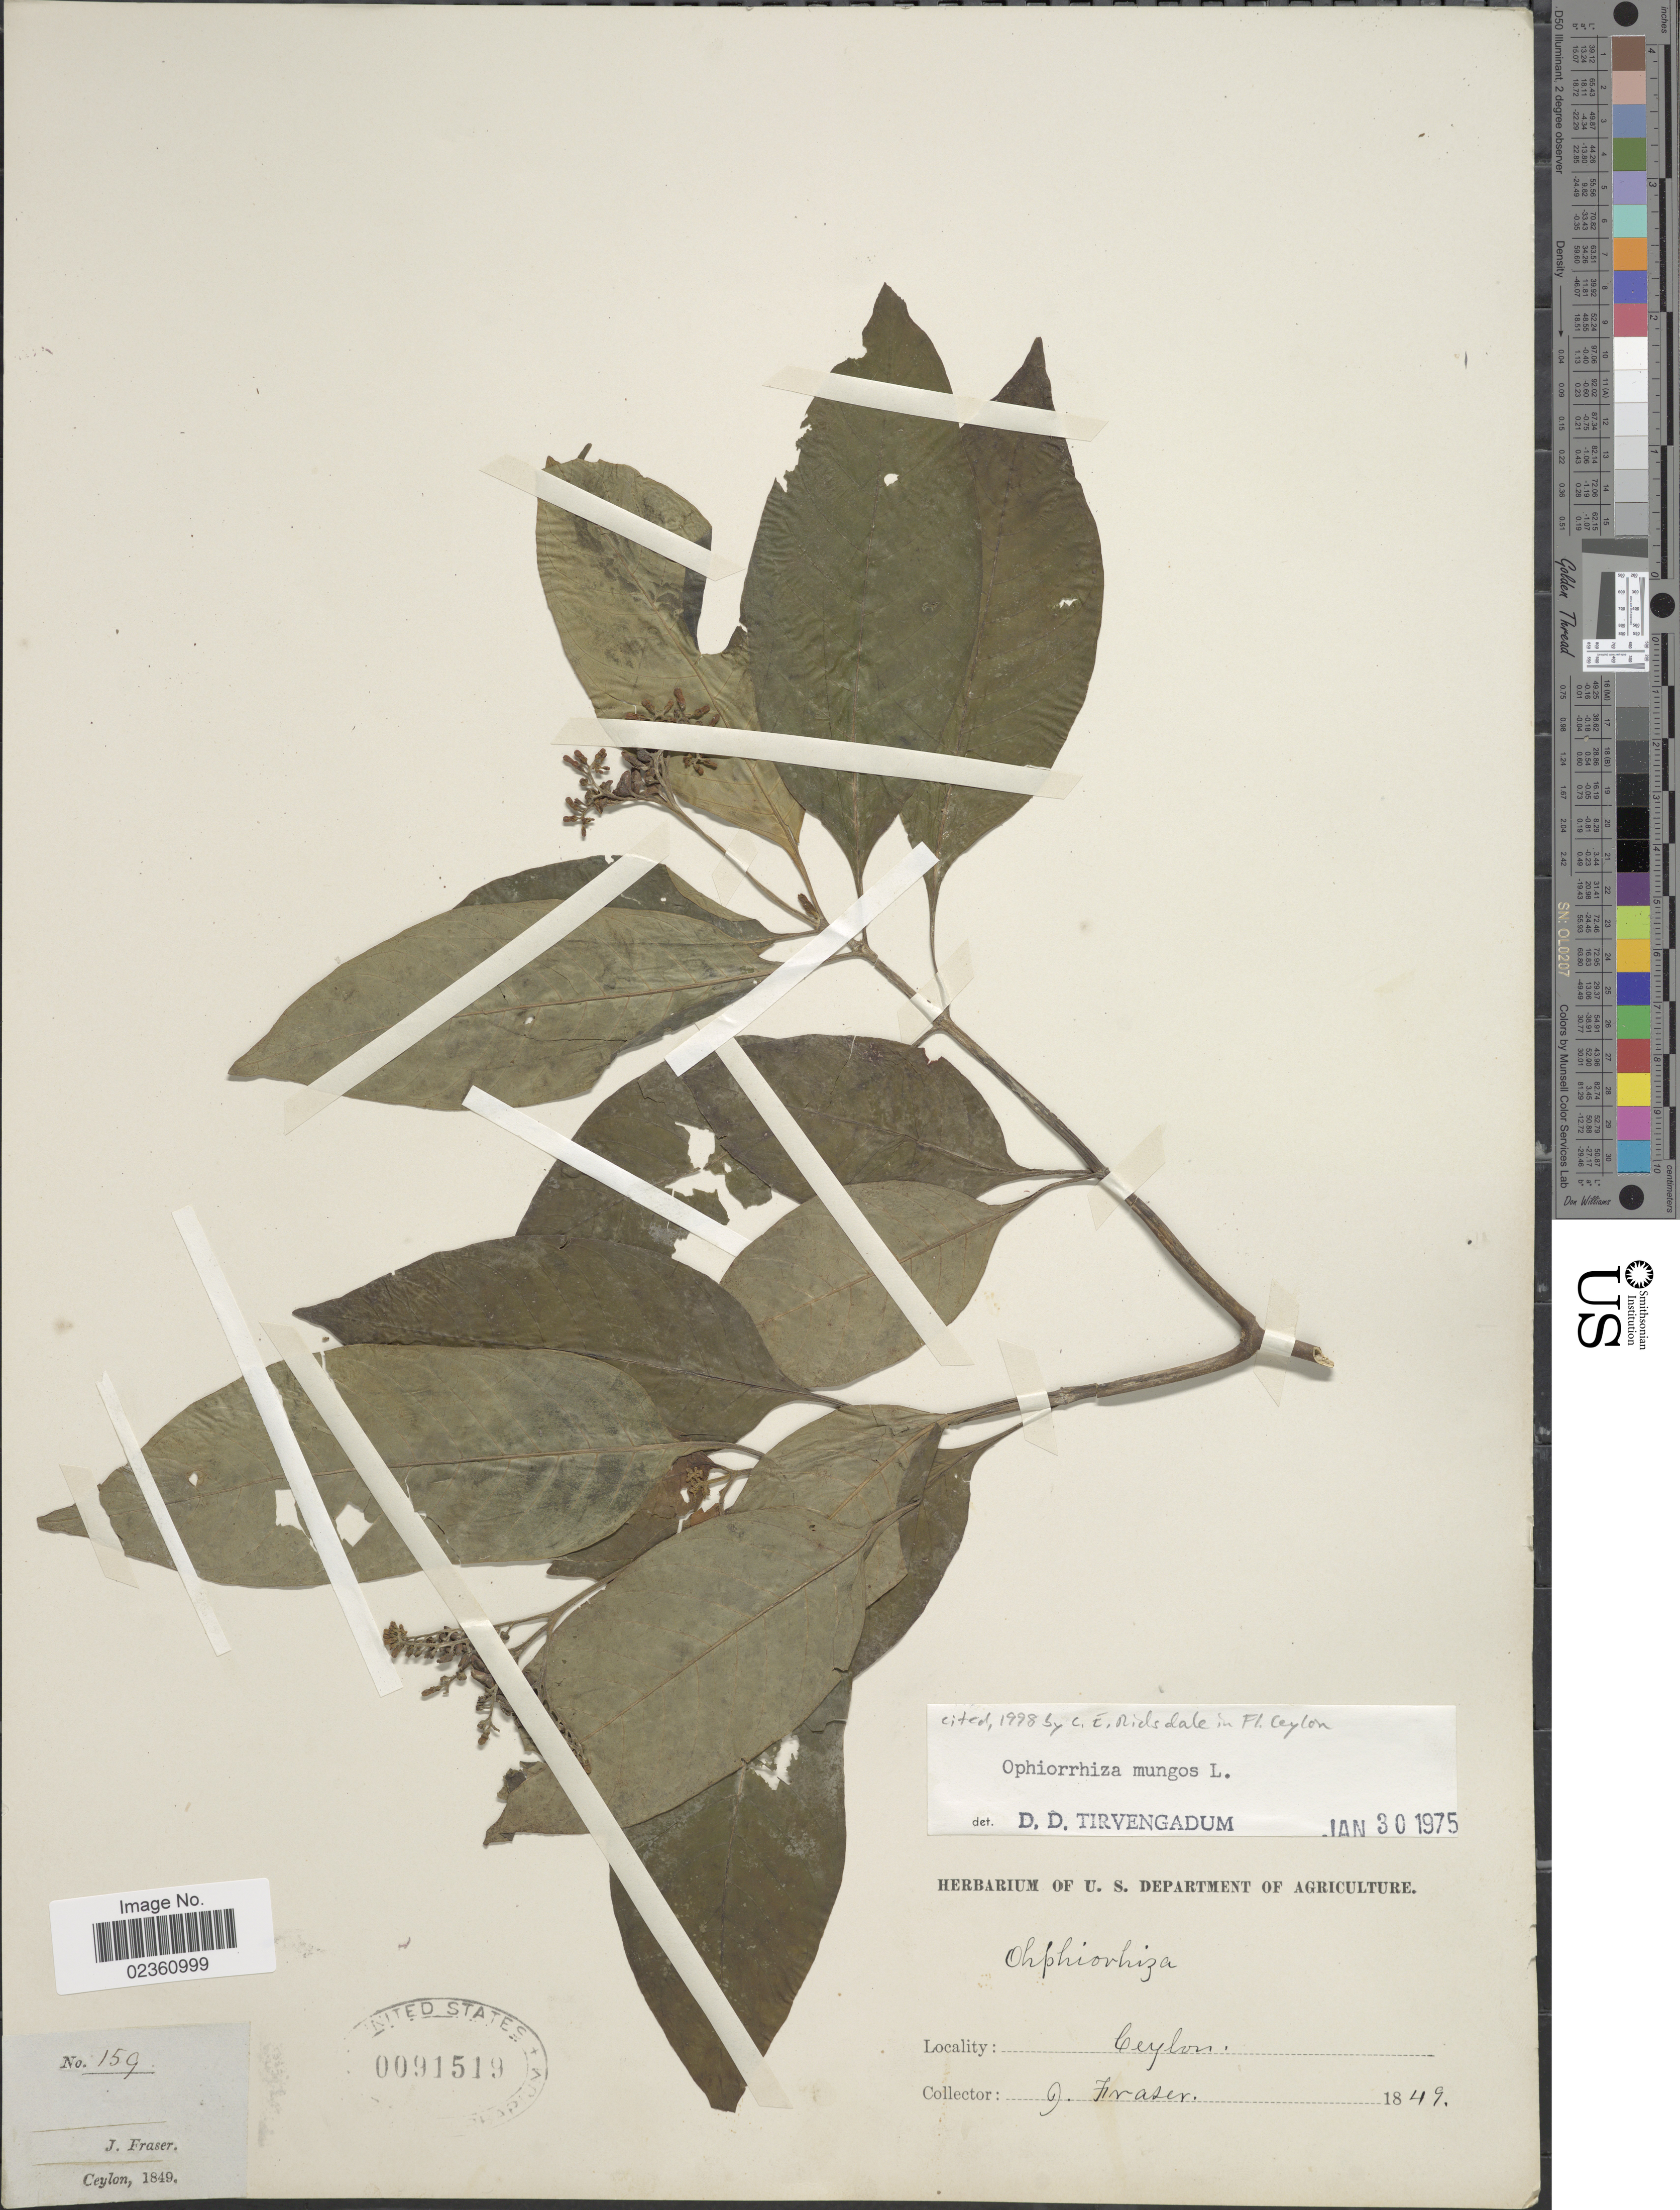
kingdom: Plantae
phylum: Tracheophyta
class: Magnoliopsida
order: Gentianales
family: Rubiaceae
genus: Ophiorrhiza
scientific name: Ophiorrhiza mungos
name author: L.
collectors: J. Fraser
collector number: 159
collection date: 1849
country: Sri Lanka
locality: Ceylon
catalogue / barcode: US 91519